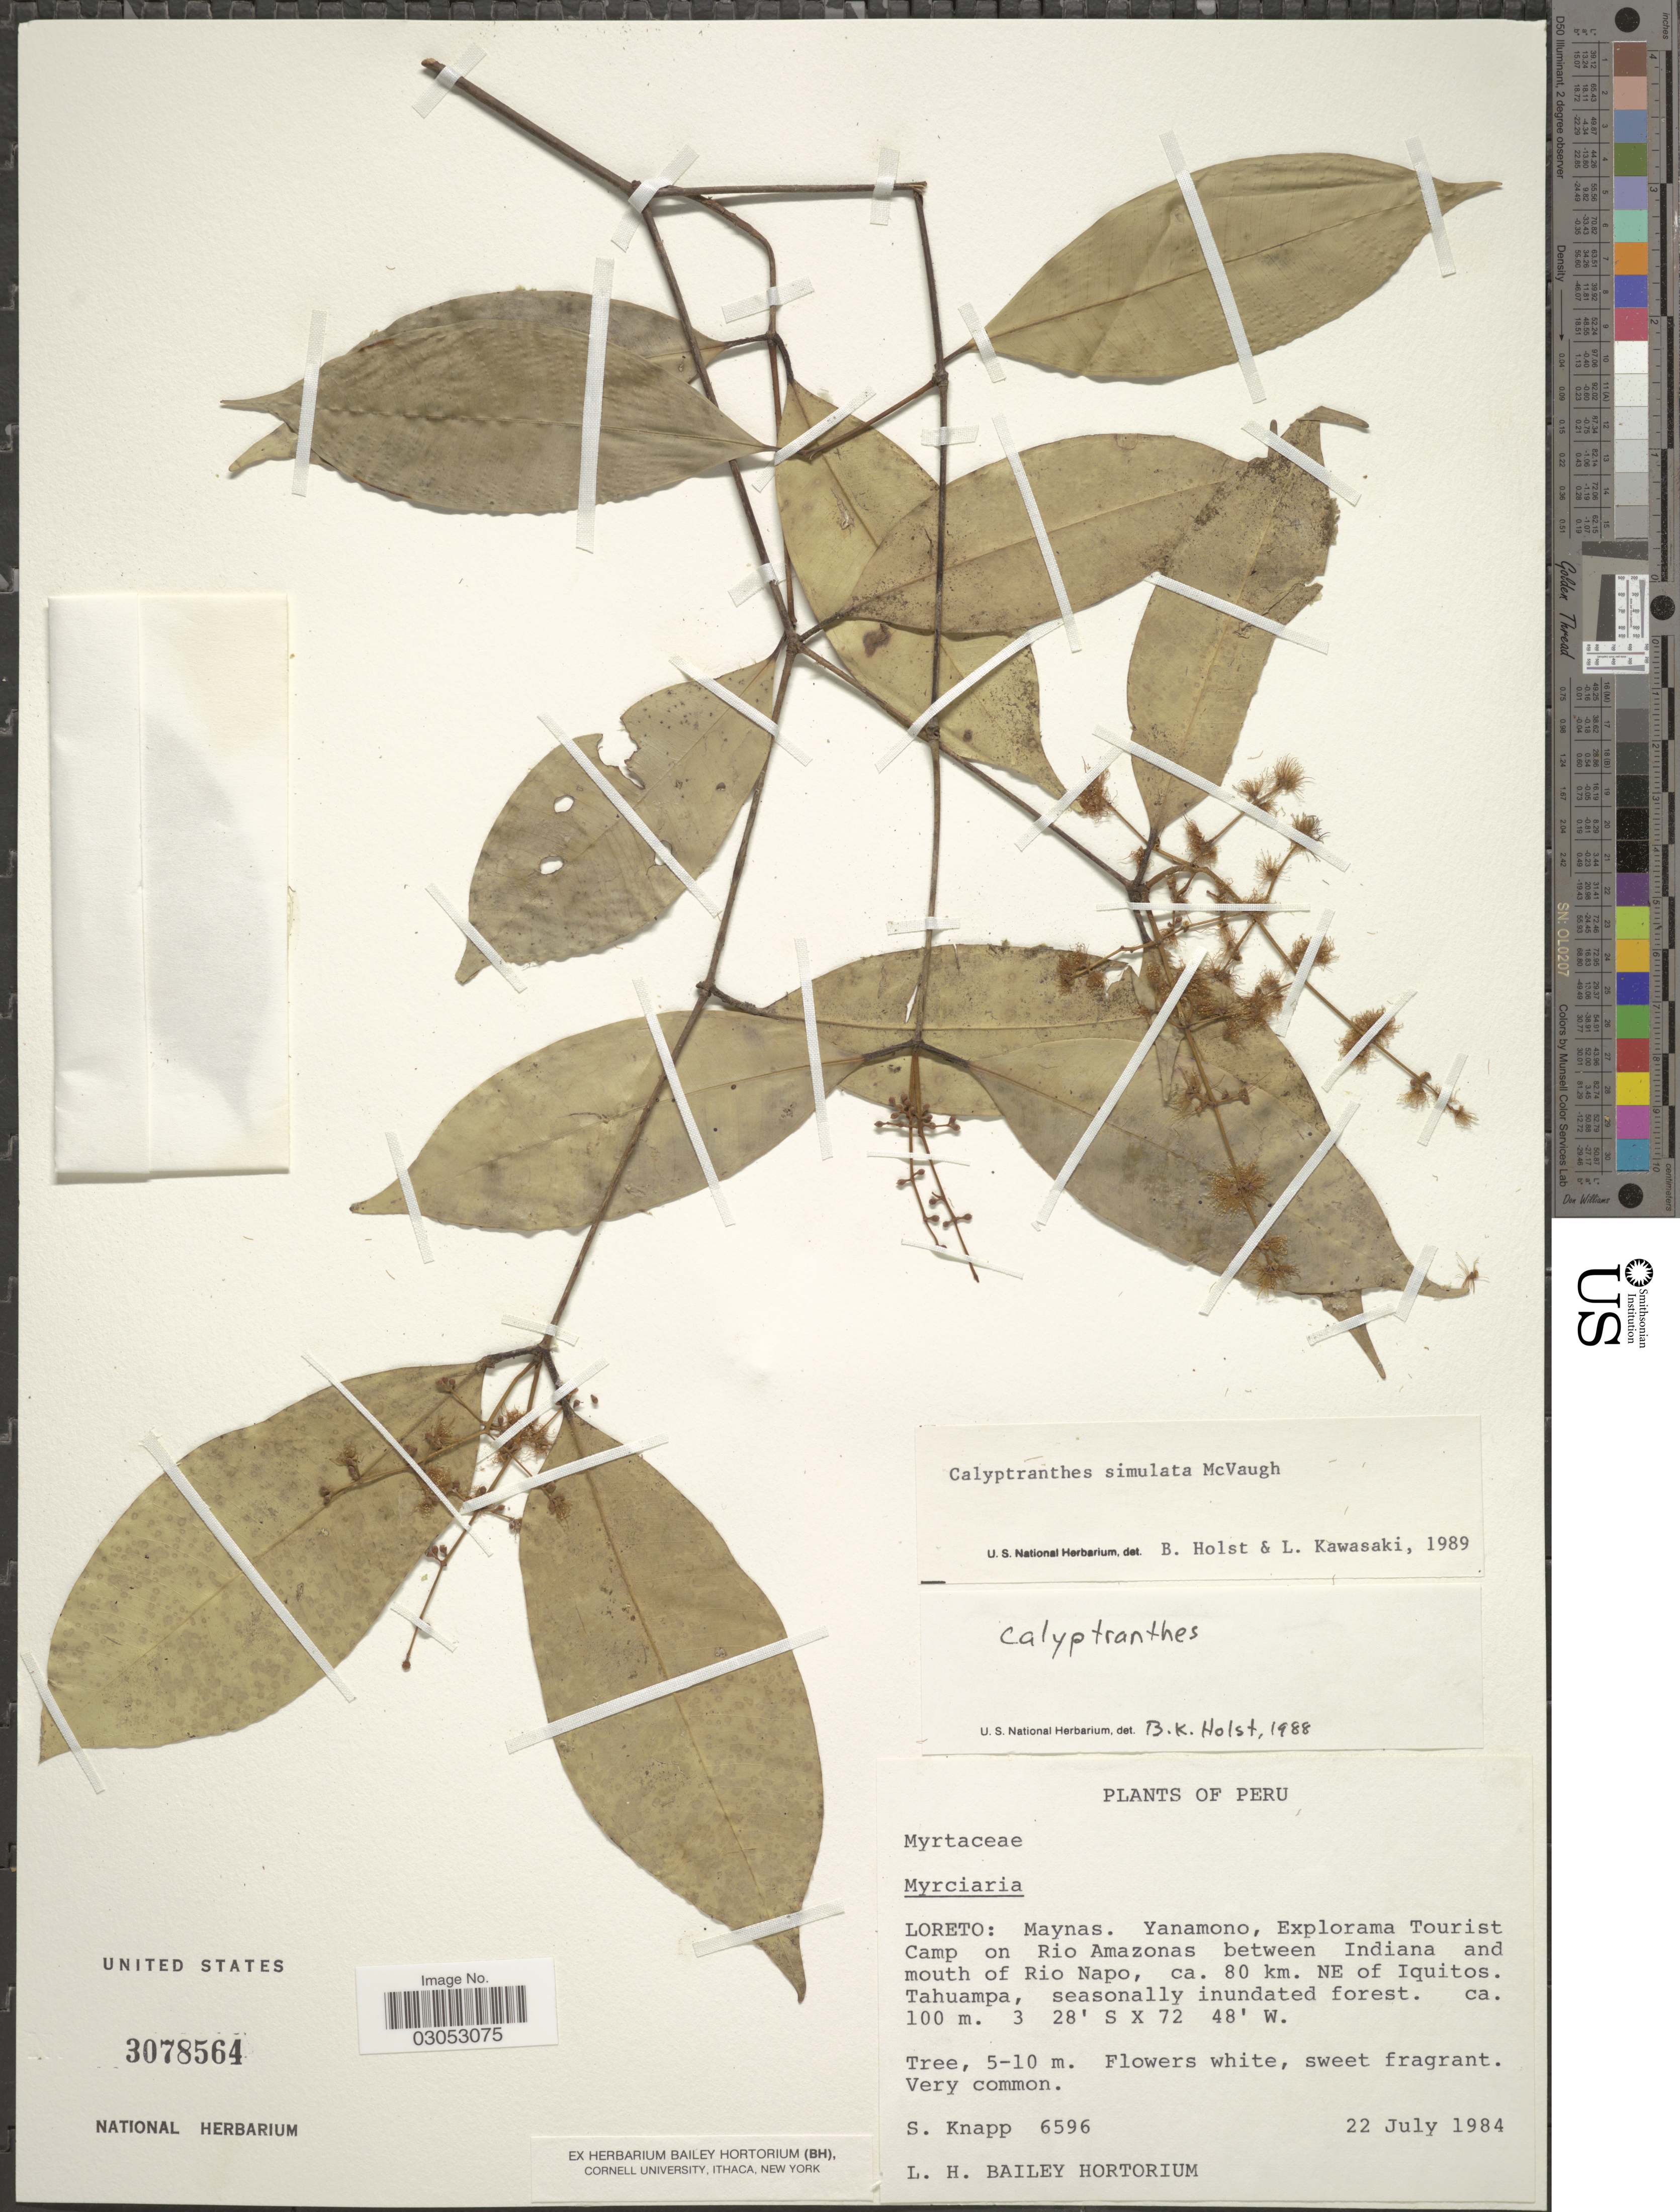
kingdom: Plantae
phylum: Tracheophyta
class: Magnoliopsida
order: Myrtales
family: Myrtaceae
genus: Myrcia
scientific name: Myrcia simulata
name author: (McVaugh) A.R. Lourenço & Parra-Os.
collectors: S. Knapp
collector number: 6596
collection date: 1984-07-22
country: Peru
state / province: Loreto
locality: Maynas: Yanamono, Explorama Tourist Camp on Rio Amazonas, between Indiana and mouth of Rio Napo, ca. 80 km. NE of Iquitos. Tahuampa.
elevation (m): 100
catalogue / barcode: US 3078564